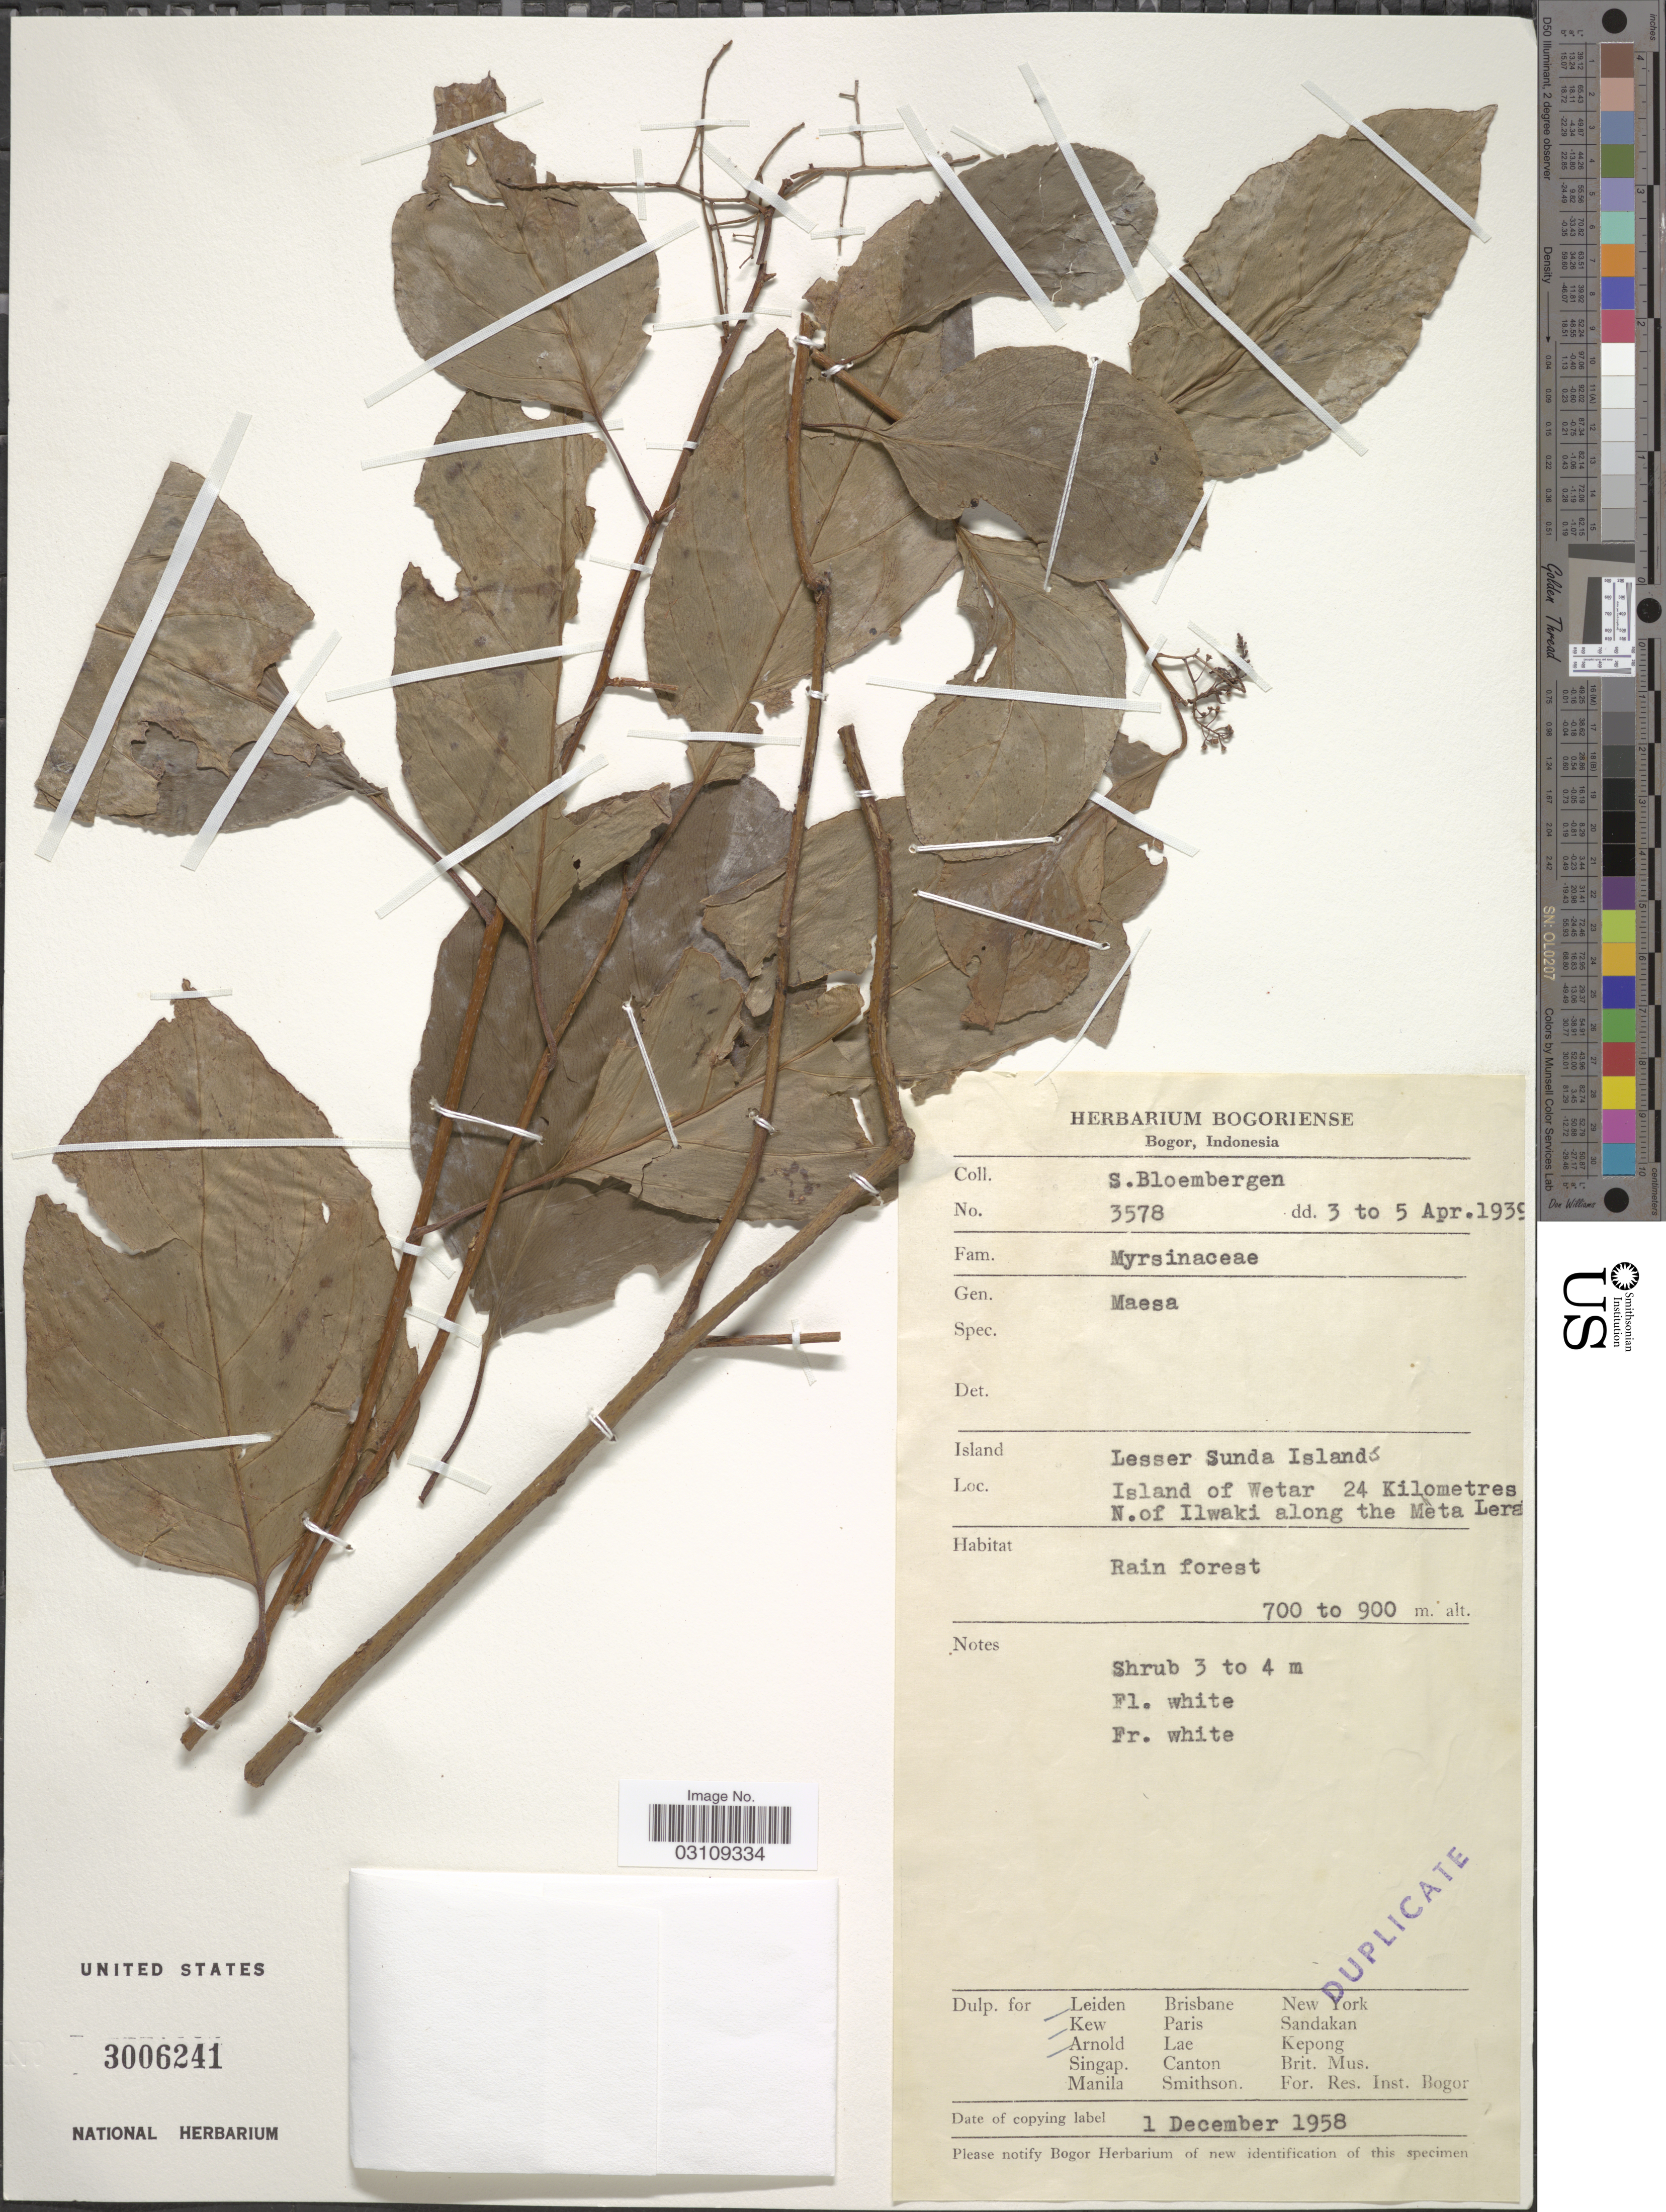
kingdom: Plantae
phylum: Tracheophyta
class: Magnoliopsida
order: Ericales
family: Primulaceae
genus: Maesa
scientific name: Maesa sp.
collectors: S. Bloembergen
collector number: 3578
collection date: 1939-04-03/1939-04-05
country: Indonesia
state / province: Nusa Tenggara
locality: Island Lesser Sunda Islands. Island of Weter 24 Kilometres N. of Ilwaki along the Mèta Lera [interpreted].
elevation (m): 700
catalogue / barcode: US 3006241